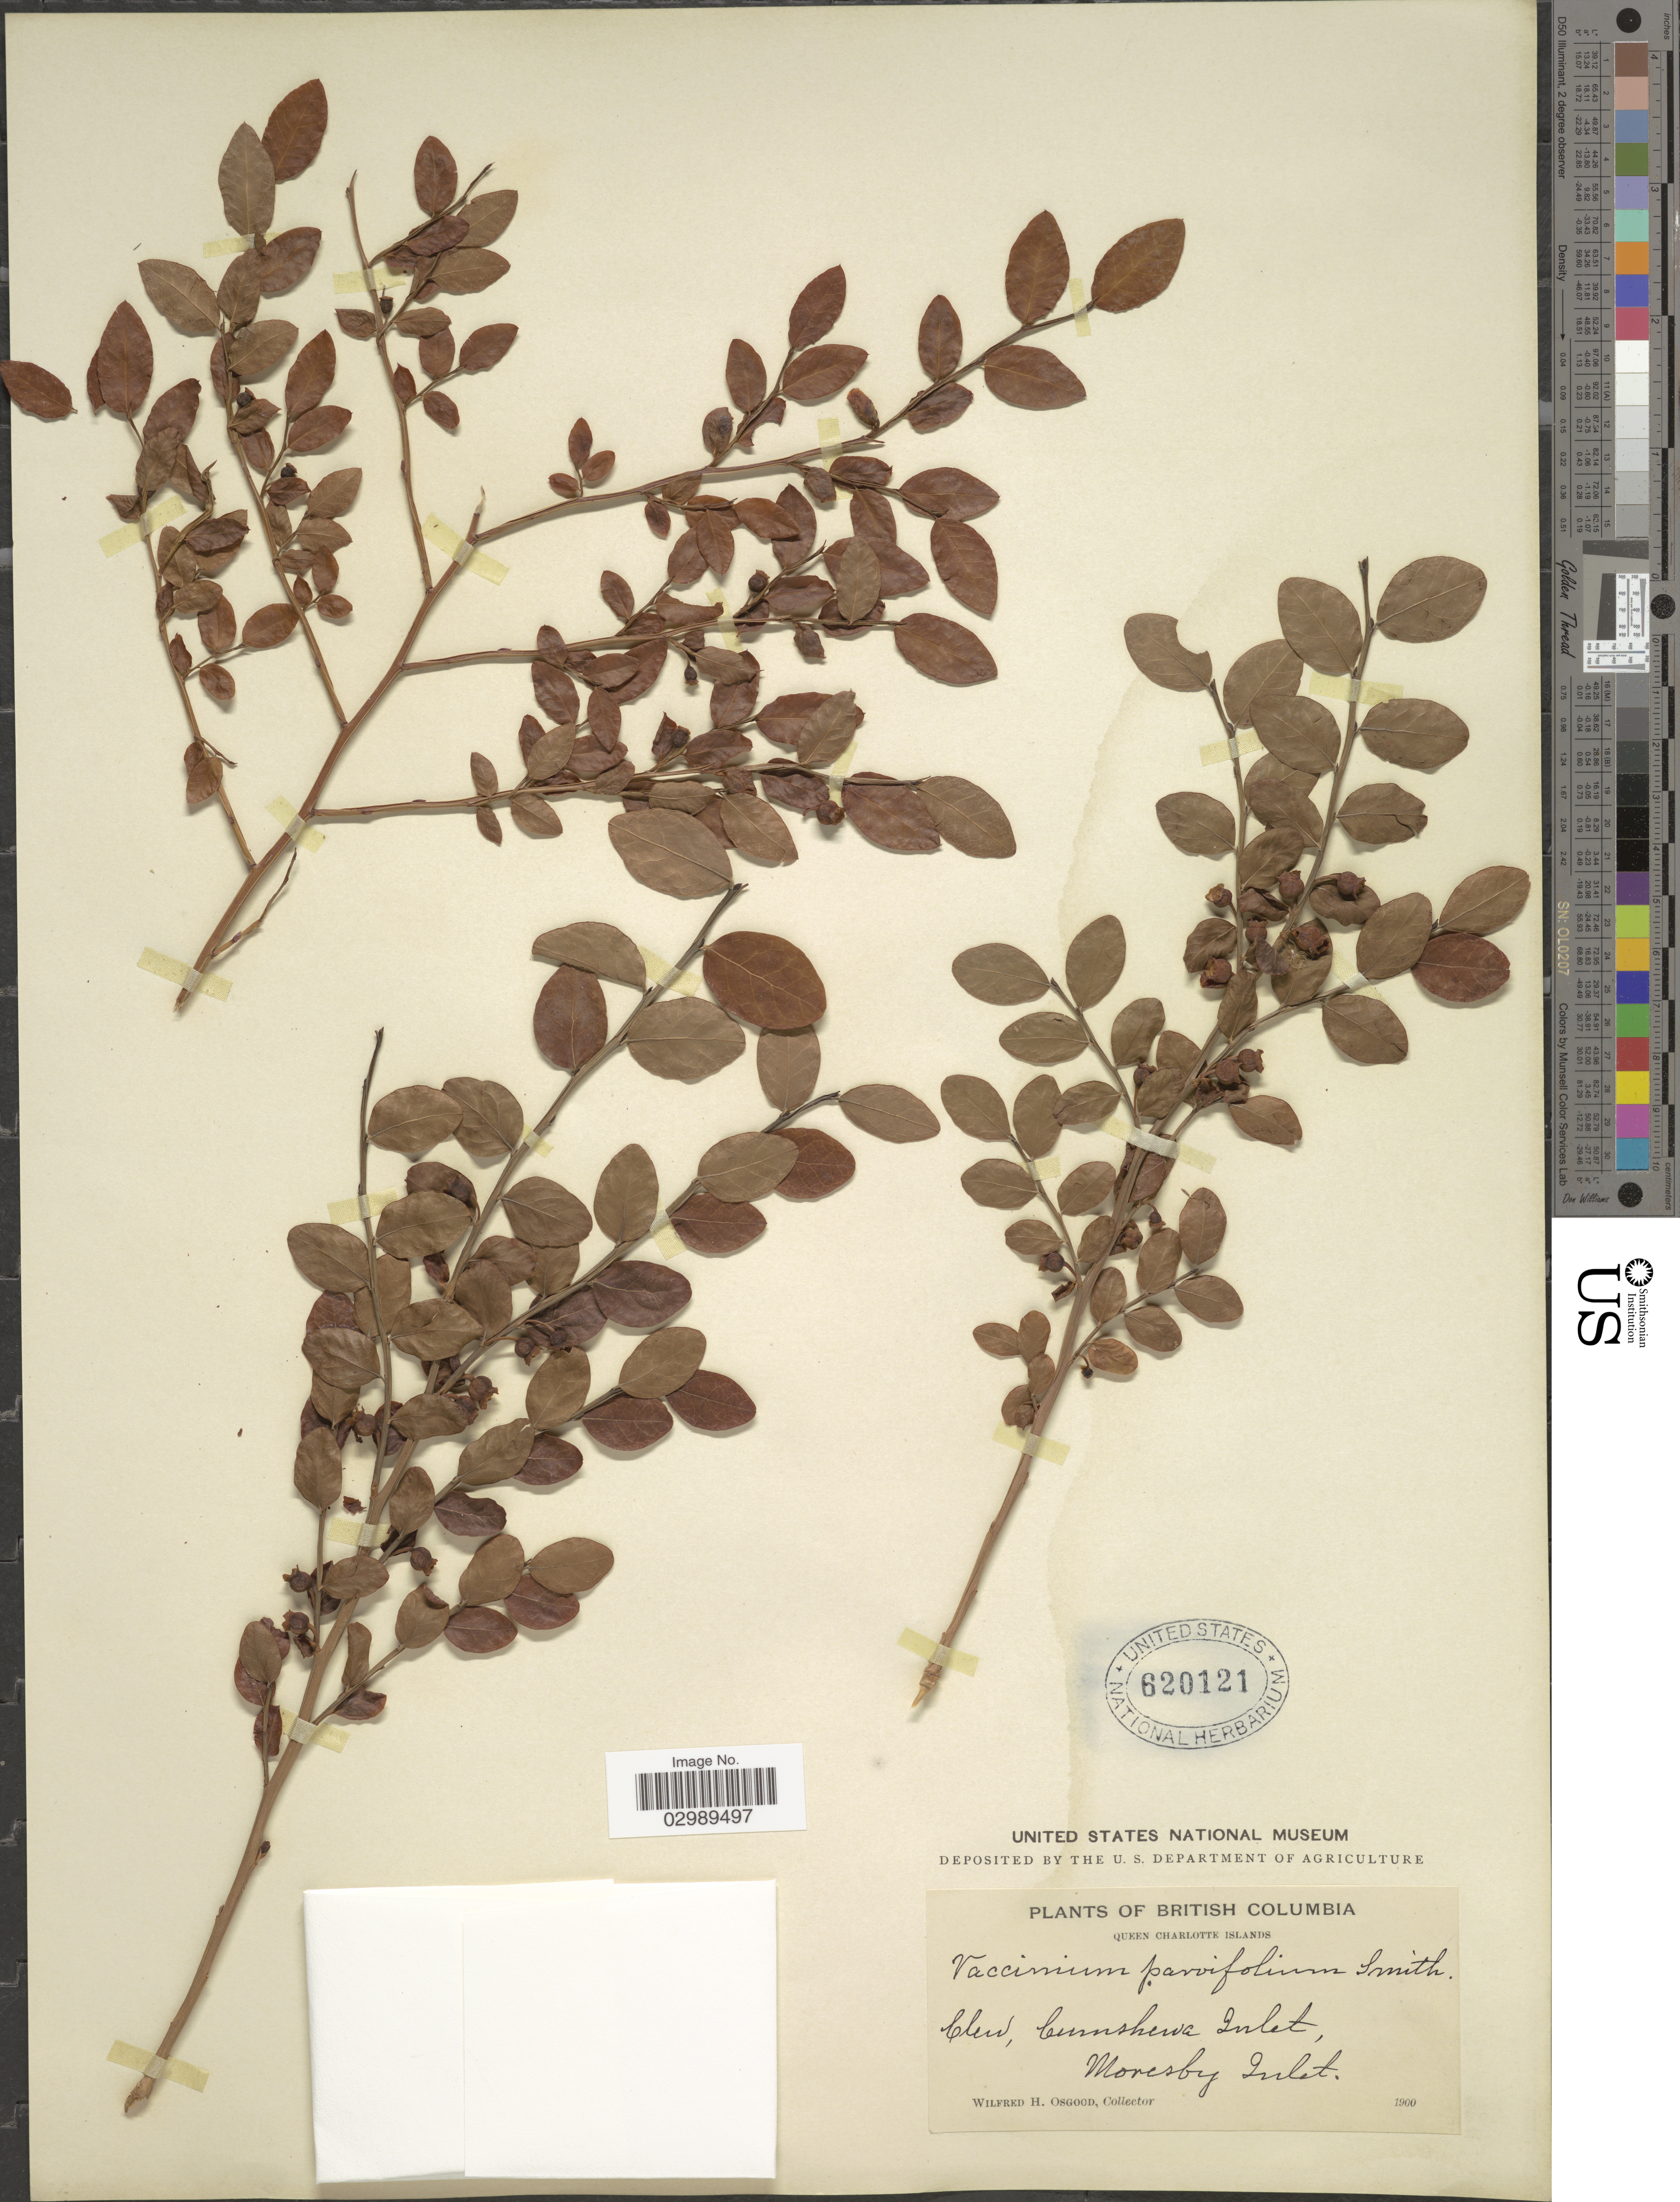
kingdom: Plantae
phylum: Tracheophyta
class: Magnoliopsida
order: Ericales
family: Ericaceae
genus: Vaccinium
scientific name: Vaccinium parvifolium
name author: Small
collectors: W. Osgood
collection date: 1900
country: Canada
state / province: British Columbia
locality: Queen Charlotte Islands, Clew, Cumshewa Inlet, Moresby Inlet.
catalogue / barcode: US 620121